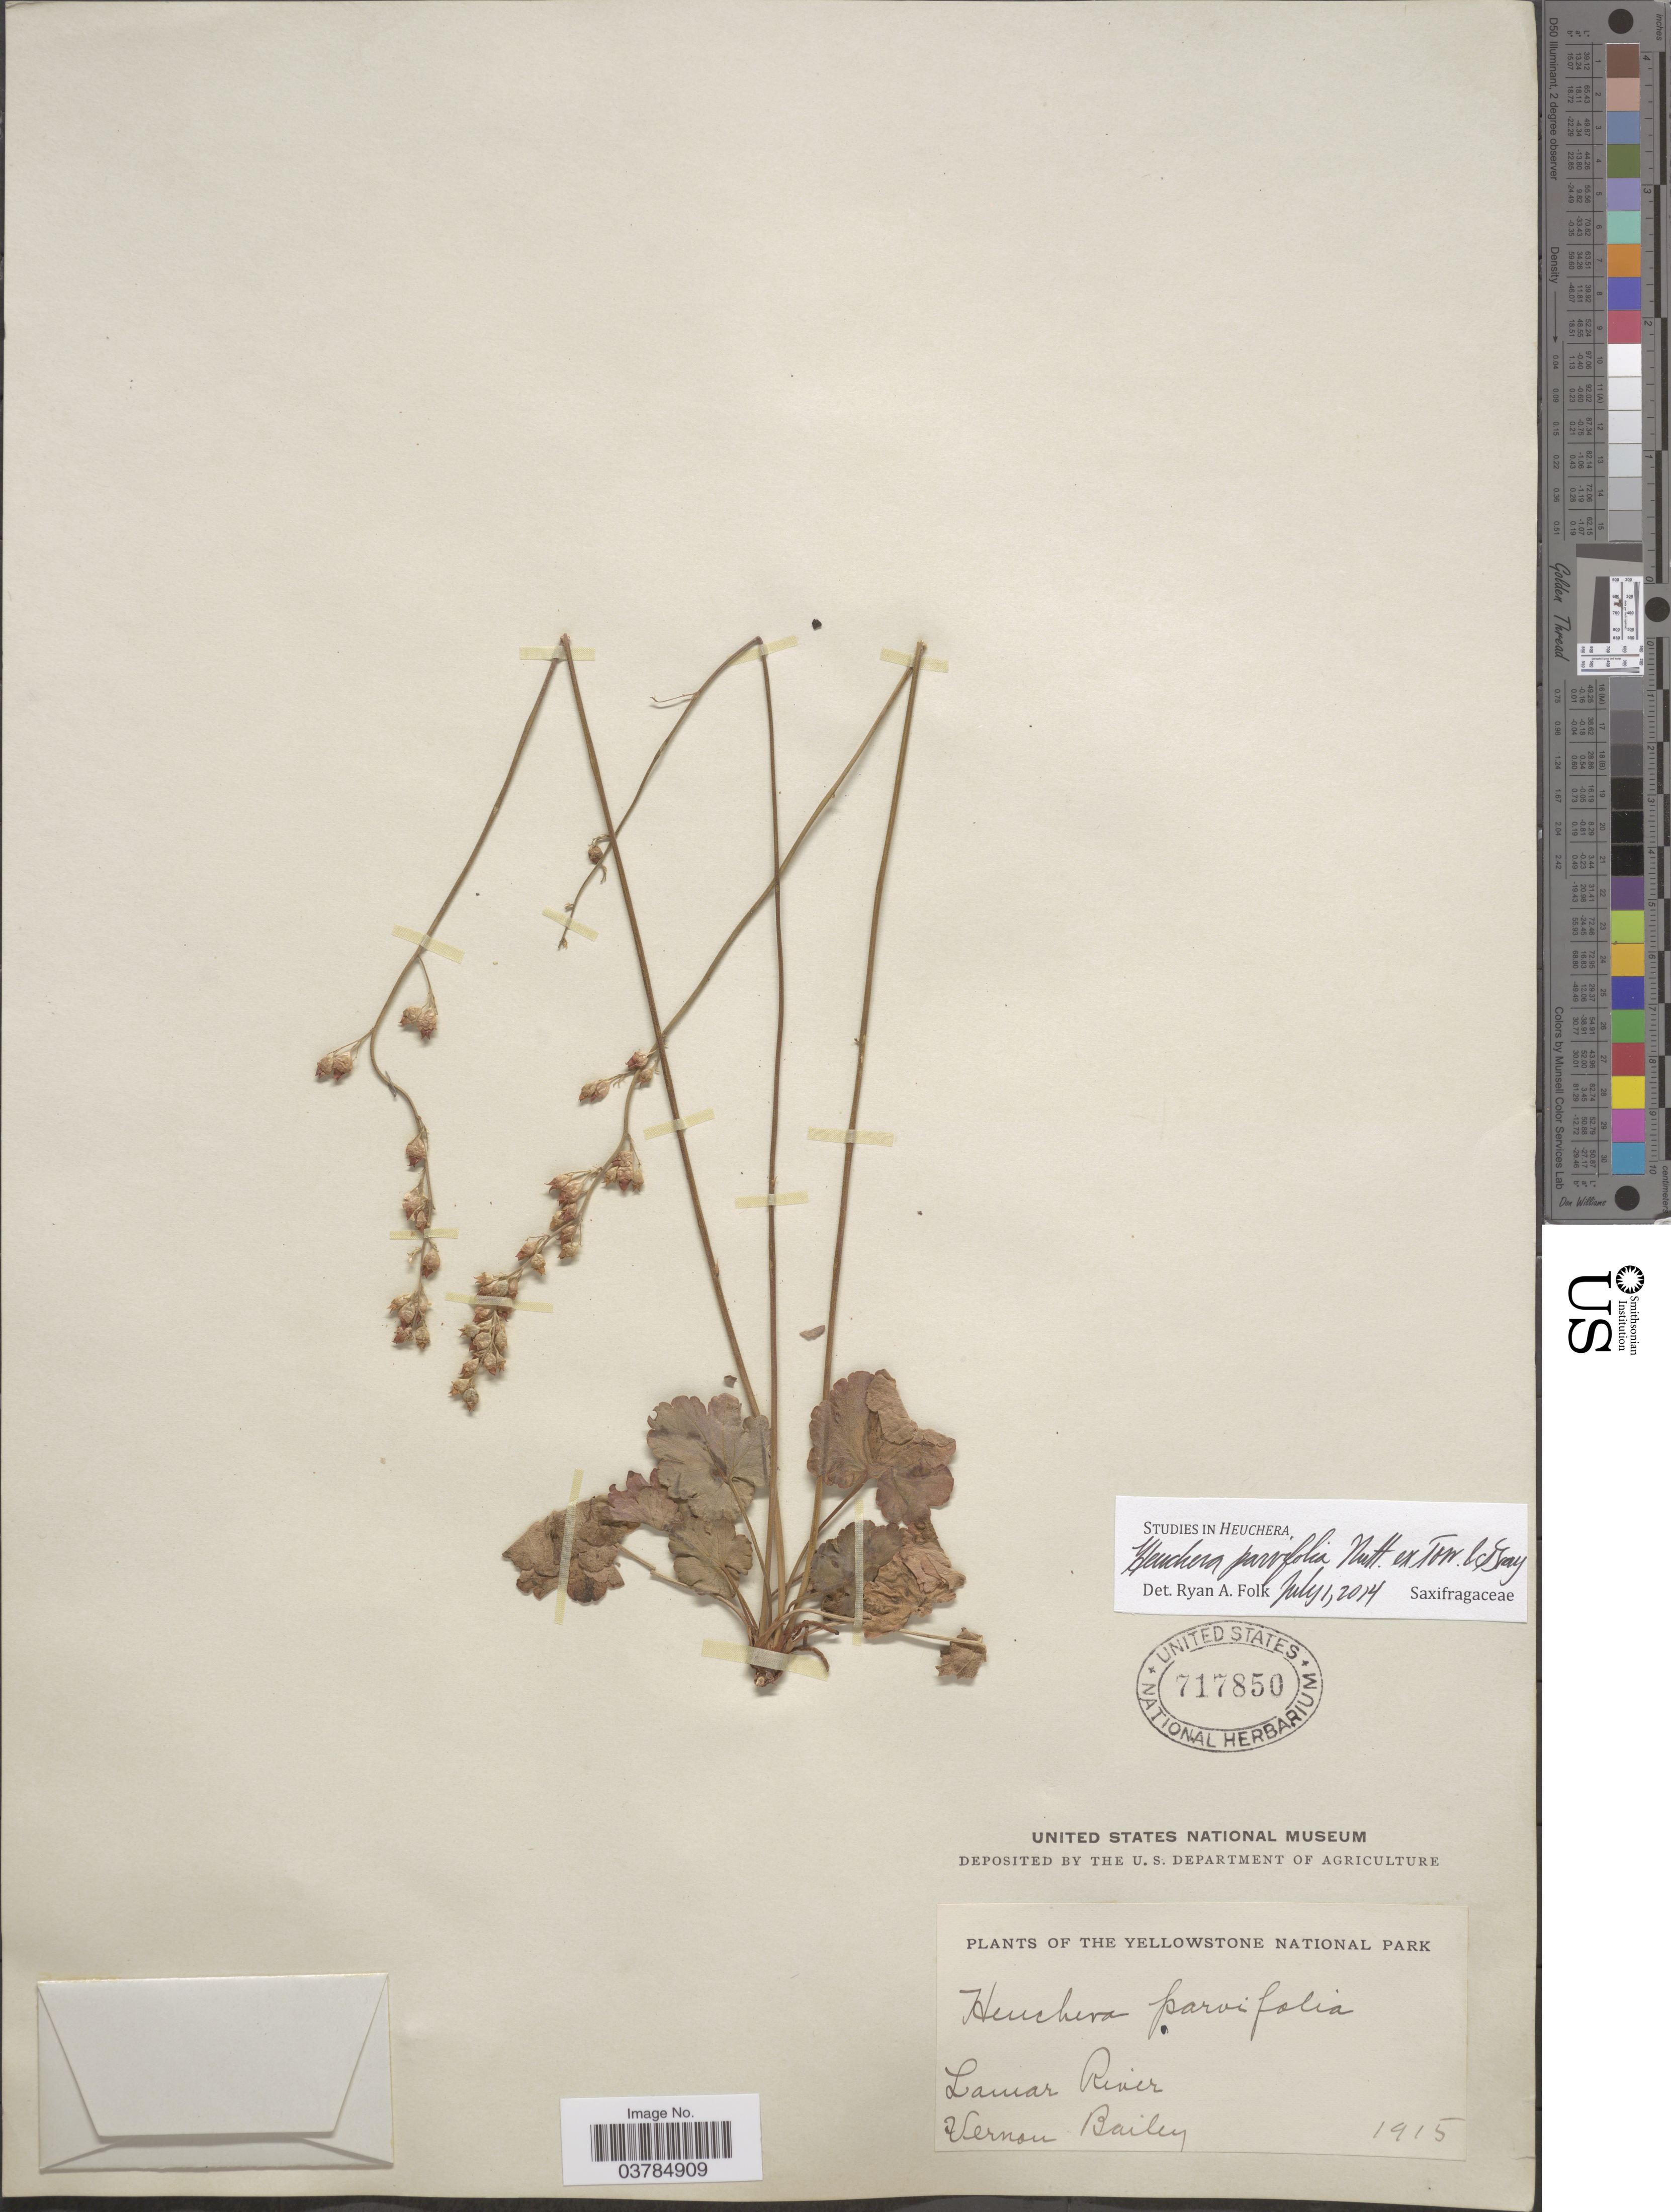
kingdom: Plantae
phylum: Tracheophyta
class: Magnoliopsida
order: Saxifragales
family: Saxifragaceae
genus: Heuchera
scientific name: Heuchera parvifolia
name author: Nutt.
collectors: V. O. Bailey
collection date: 1915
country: United States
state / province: Wyoming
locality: The Yellowstone National Park. Lamar River.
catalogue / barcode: US 717850